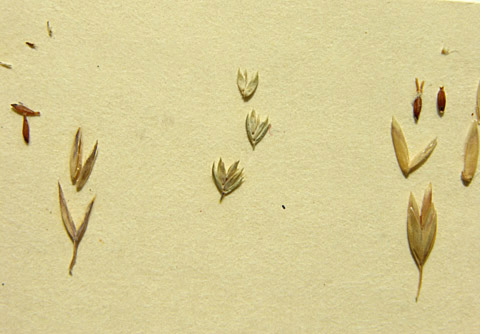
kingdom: Plantae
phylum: Tracheophyta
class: Liliopsida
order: Poales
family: Poaceae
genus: Poa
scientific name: Poa darwiniana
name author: Parodi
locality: Chile